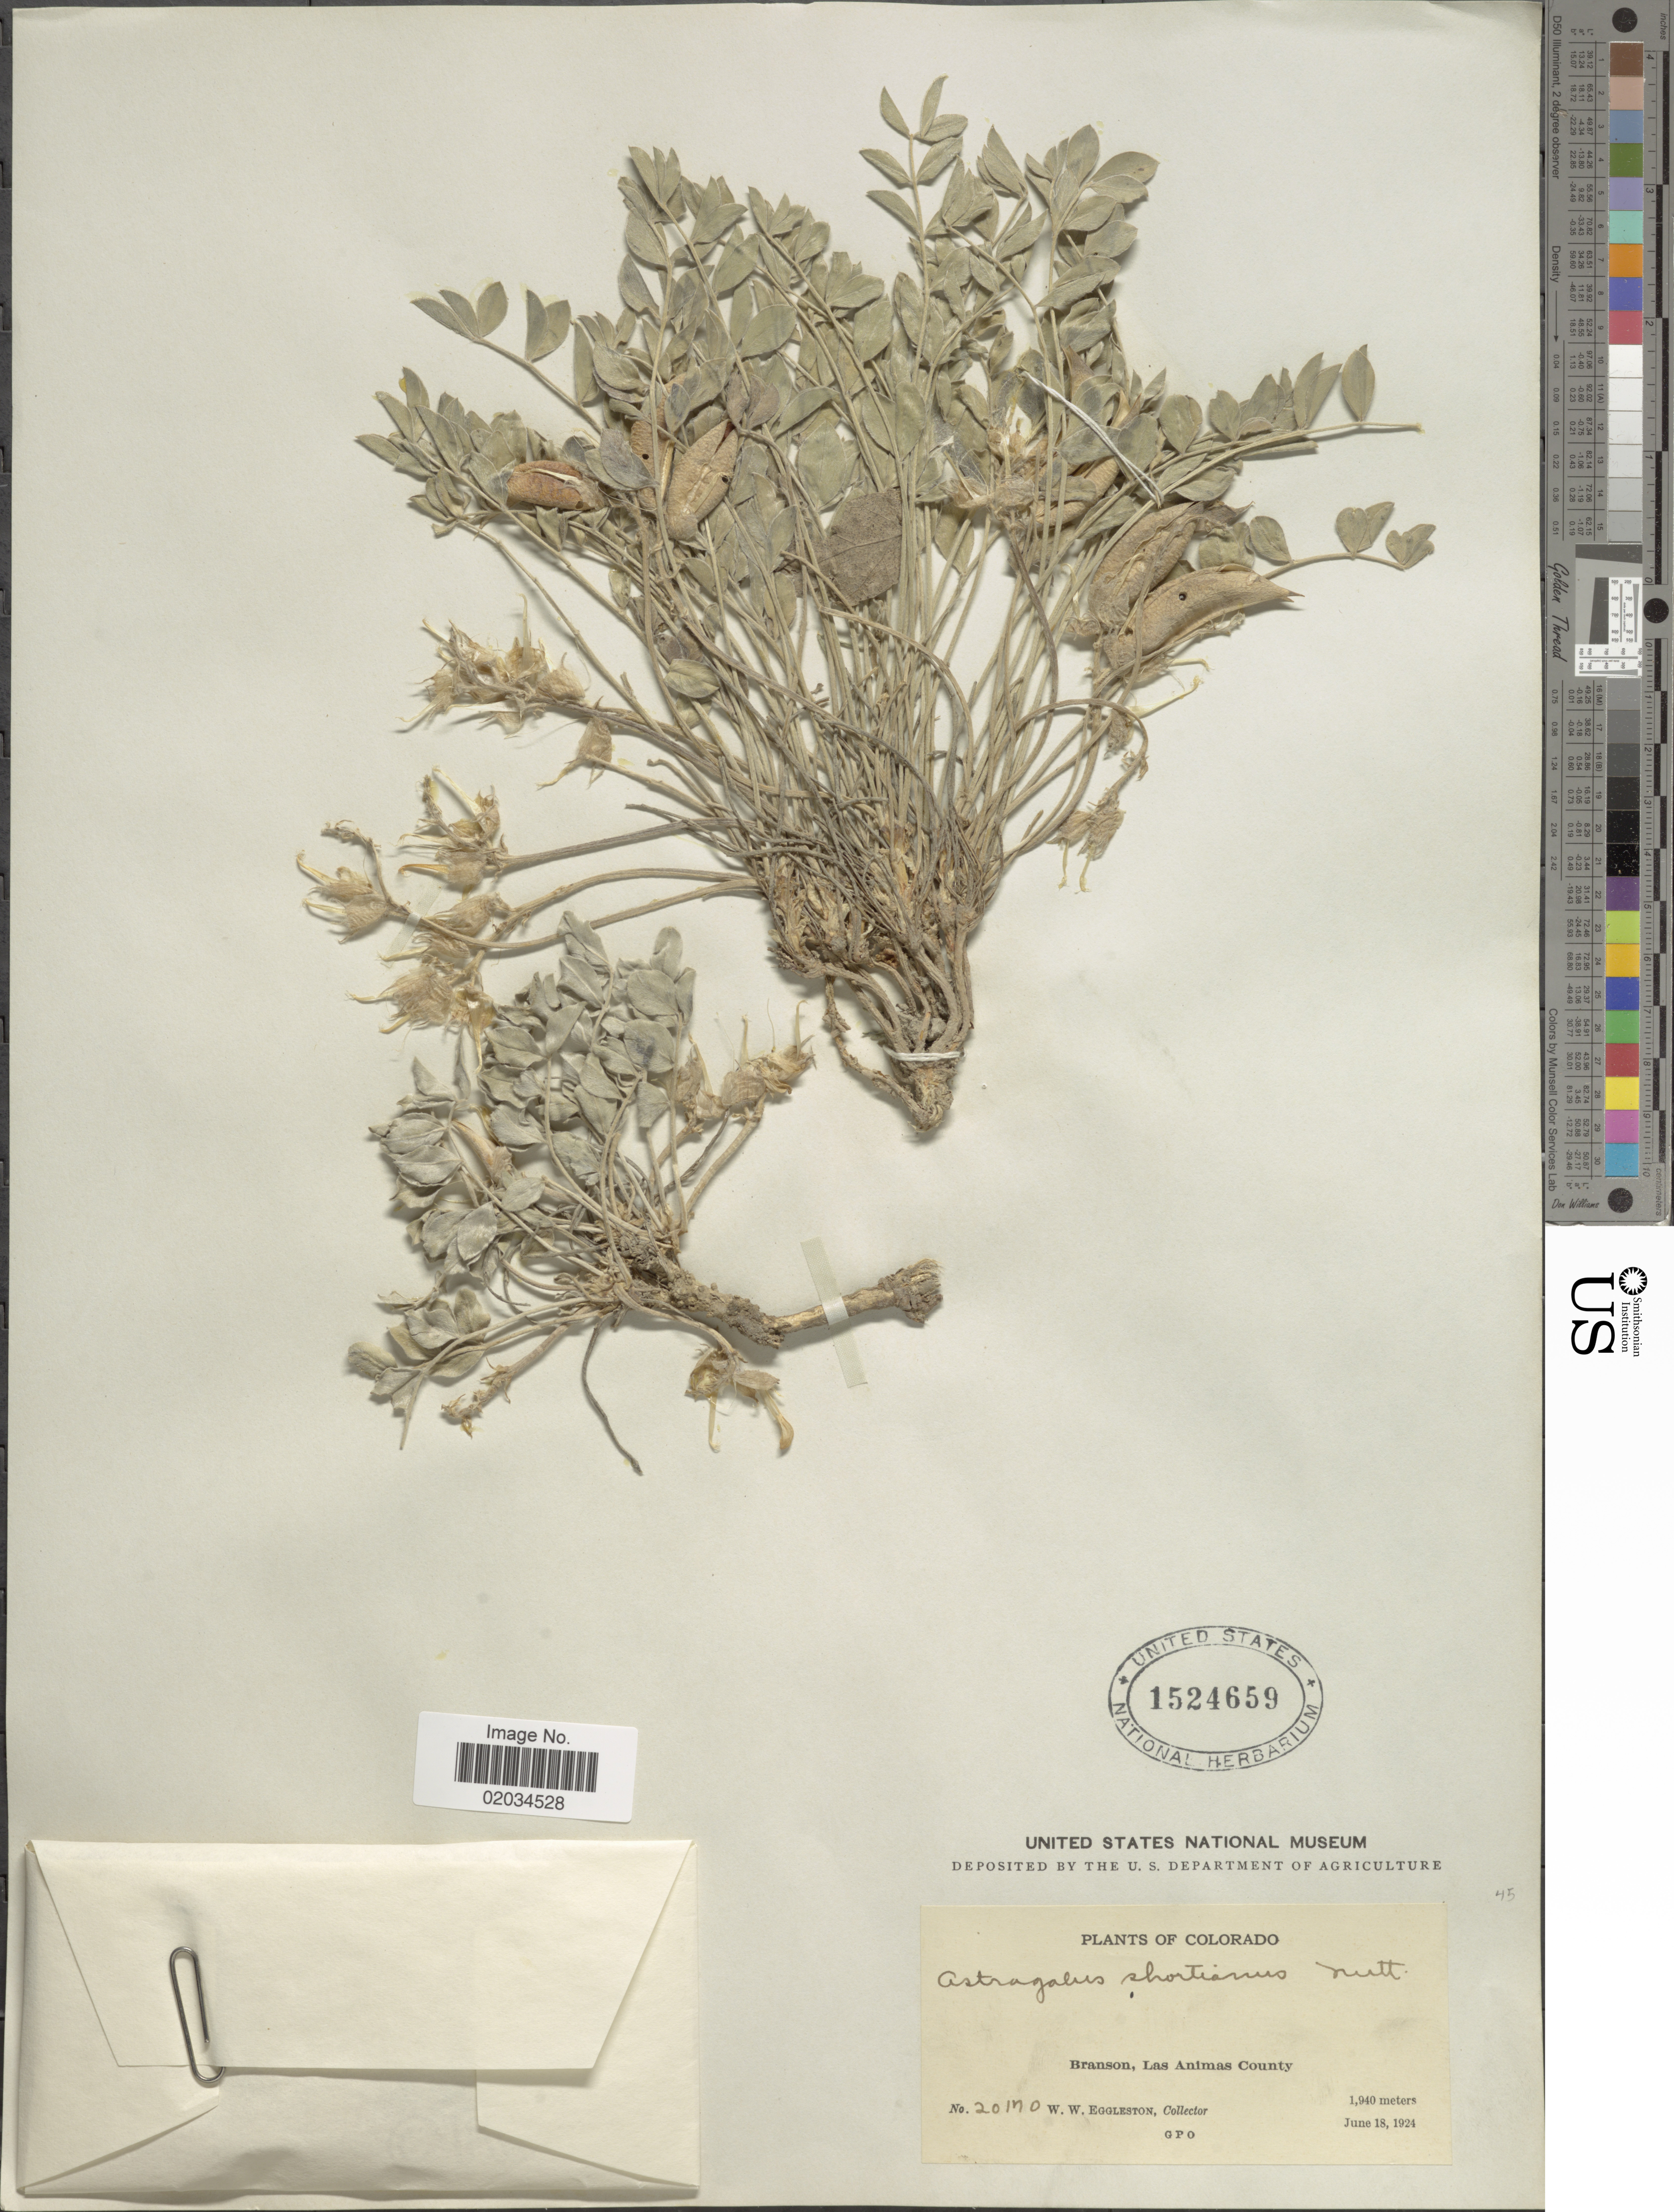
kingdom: Plantae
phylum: Tracheophyta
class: Magnoliopsida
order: Fabales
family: Fabaceae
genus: Astragalus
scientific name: Astragalus shortianus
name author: Nutt.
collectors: W. W. Eggleston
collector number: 20170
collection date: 1924-06-18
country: United States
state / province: Colorado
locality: Branson, Las Animas County.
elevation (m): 1940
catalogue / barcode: US 1524659